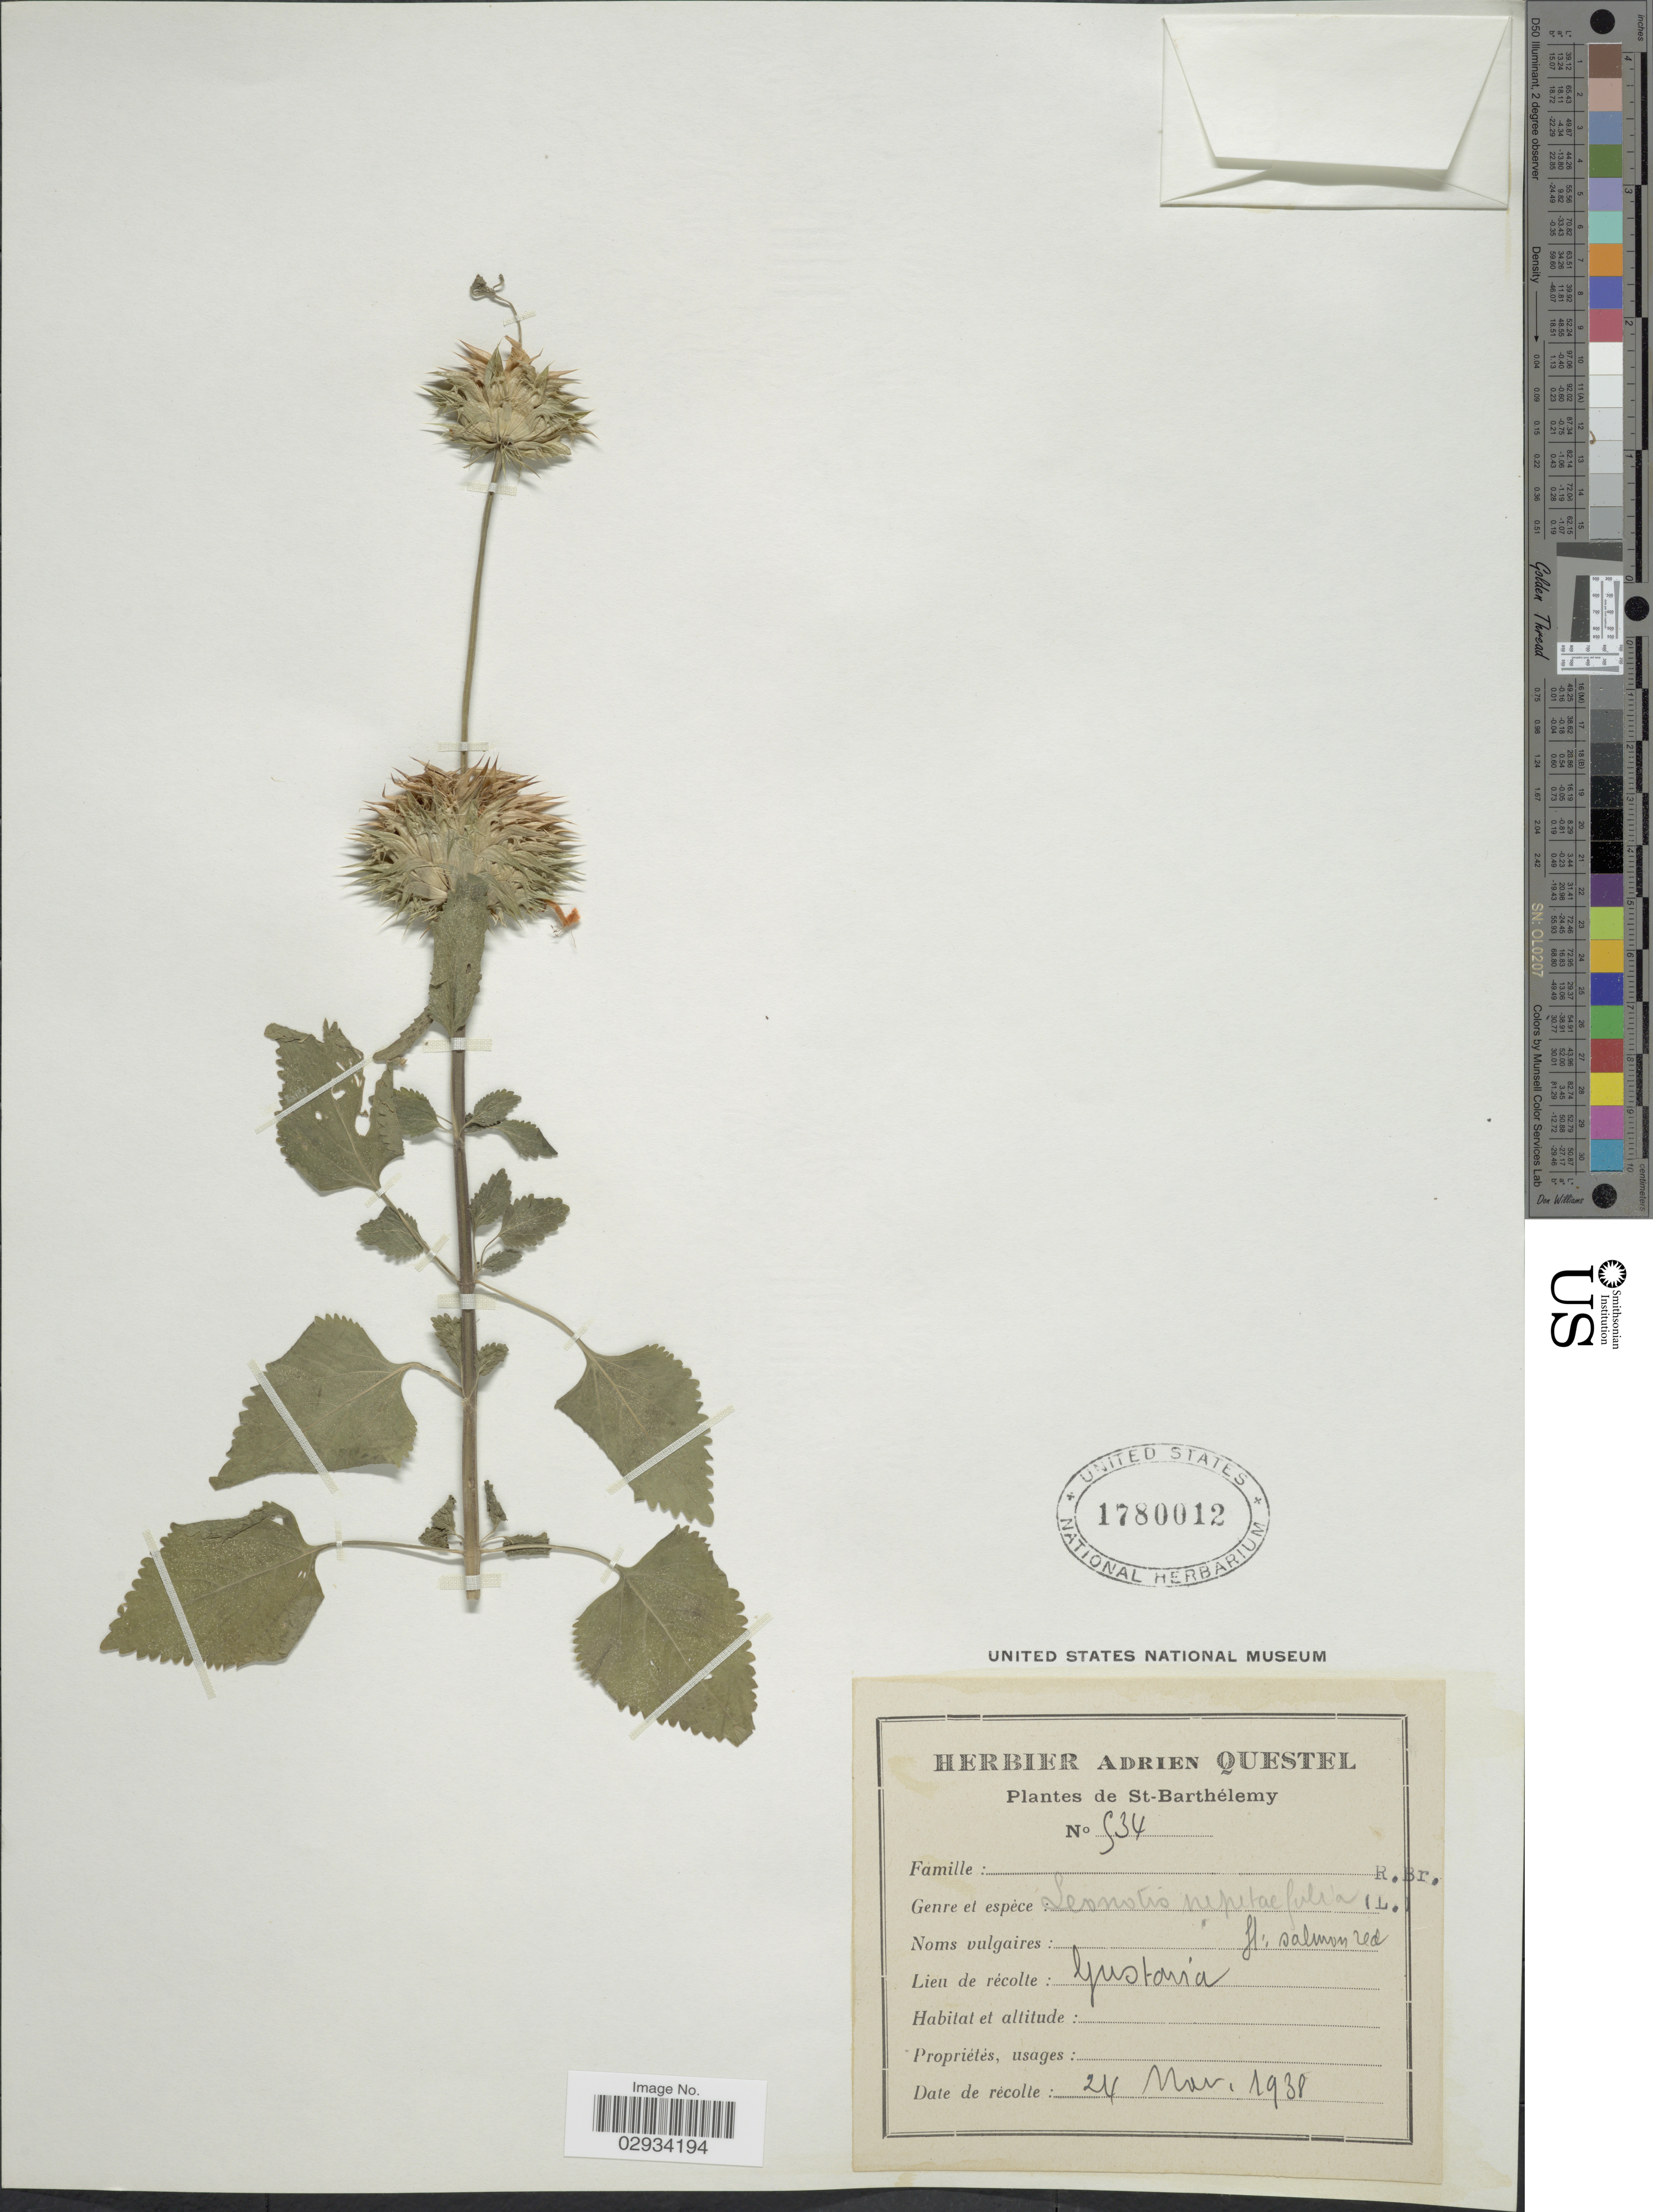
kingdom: Plantae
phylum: Tracheophyta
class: Magnoliopsida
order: Lamiales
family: Lamiaceae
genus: Leonotis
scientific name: Leonotis nepetifolia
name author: (L.) R. Br.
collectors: A. Questel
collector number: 534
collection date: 1938-11-24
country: Saint Barthélemy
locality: Gustavia.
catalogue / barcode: US 1780012